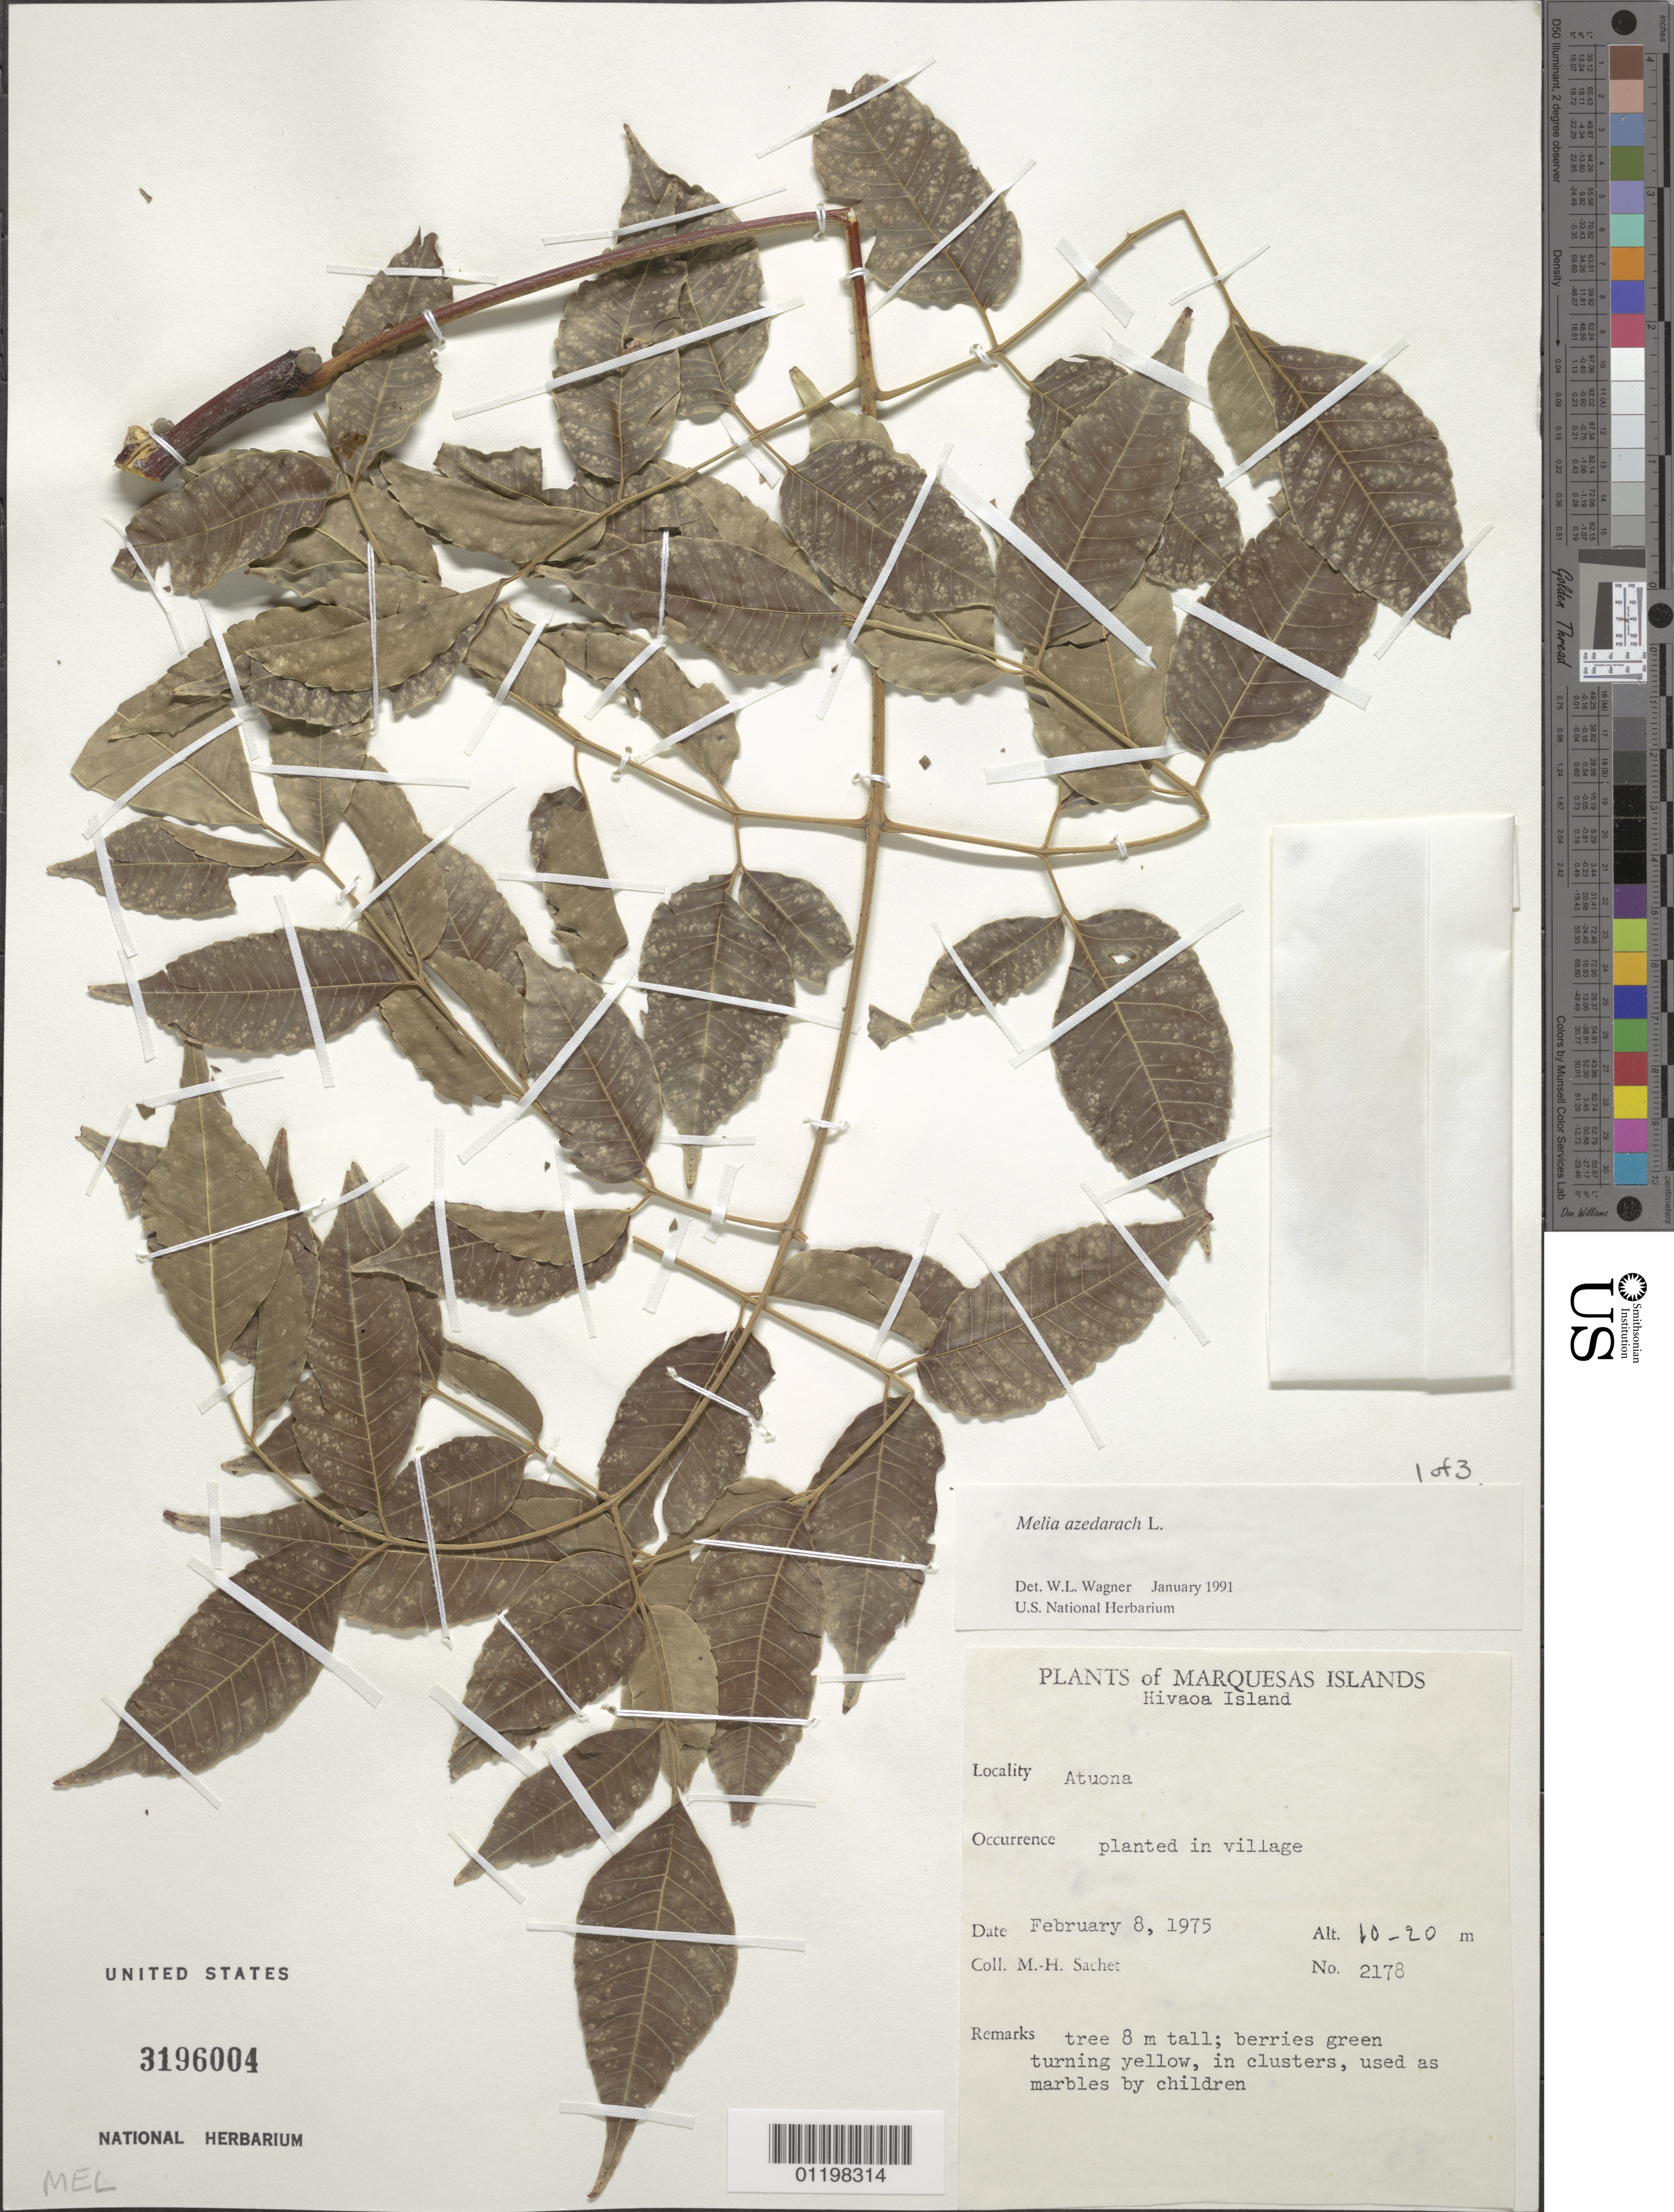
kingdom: Plantae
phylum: Tracheophyta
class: Magnoliopsida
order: Sapindales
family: Meliaceae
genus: Melia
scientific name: Melia azedarach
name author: L.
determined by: Wagner, W. L., (BOT), Smithsonian Institution - National Museum of Natural History (UNITED STATES)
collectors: M.-H. Sachet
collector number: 2178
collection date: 1975-02-08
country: French Polynesia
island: Hiva Oa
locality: Atuona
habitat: Planted in village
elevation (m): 10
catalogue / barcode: US 3196004